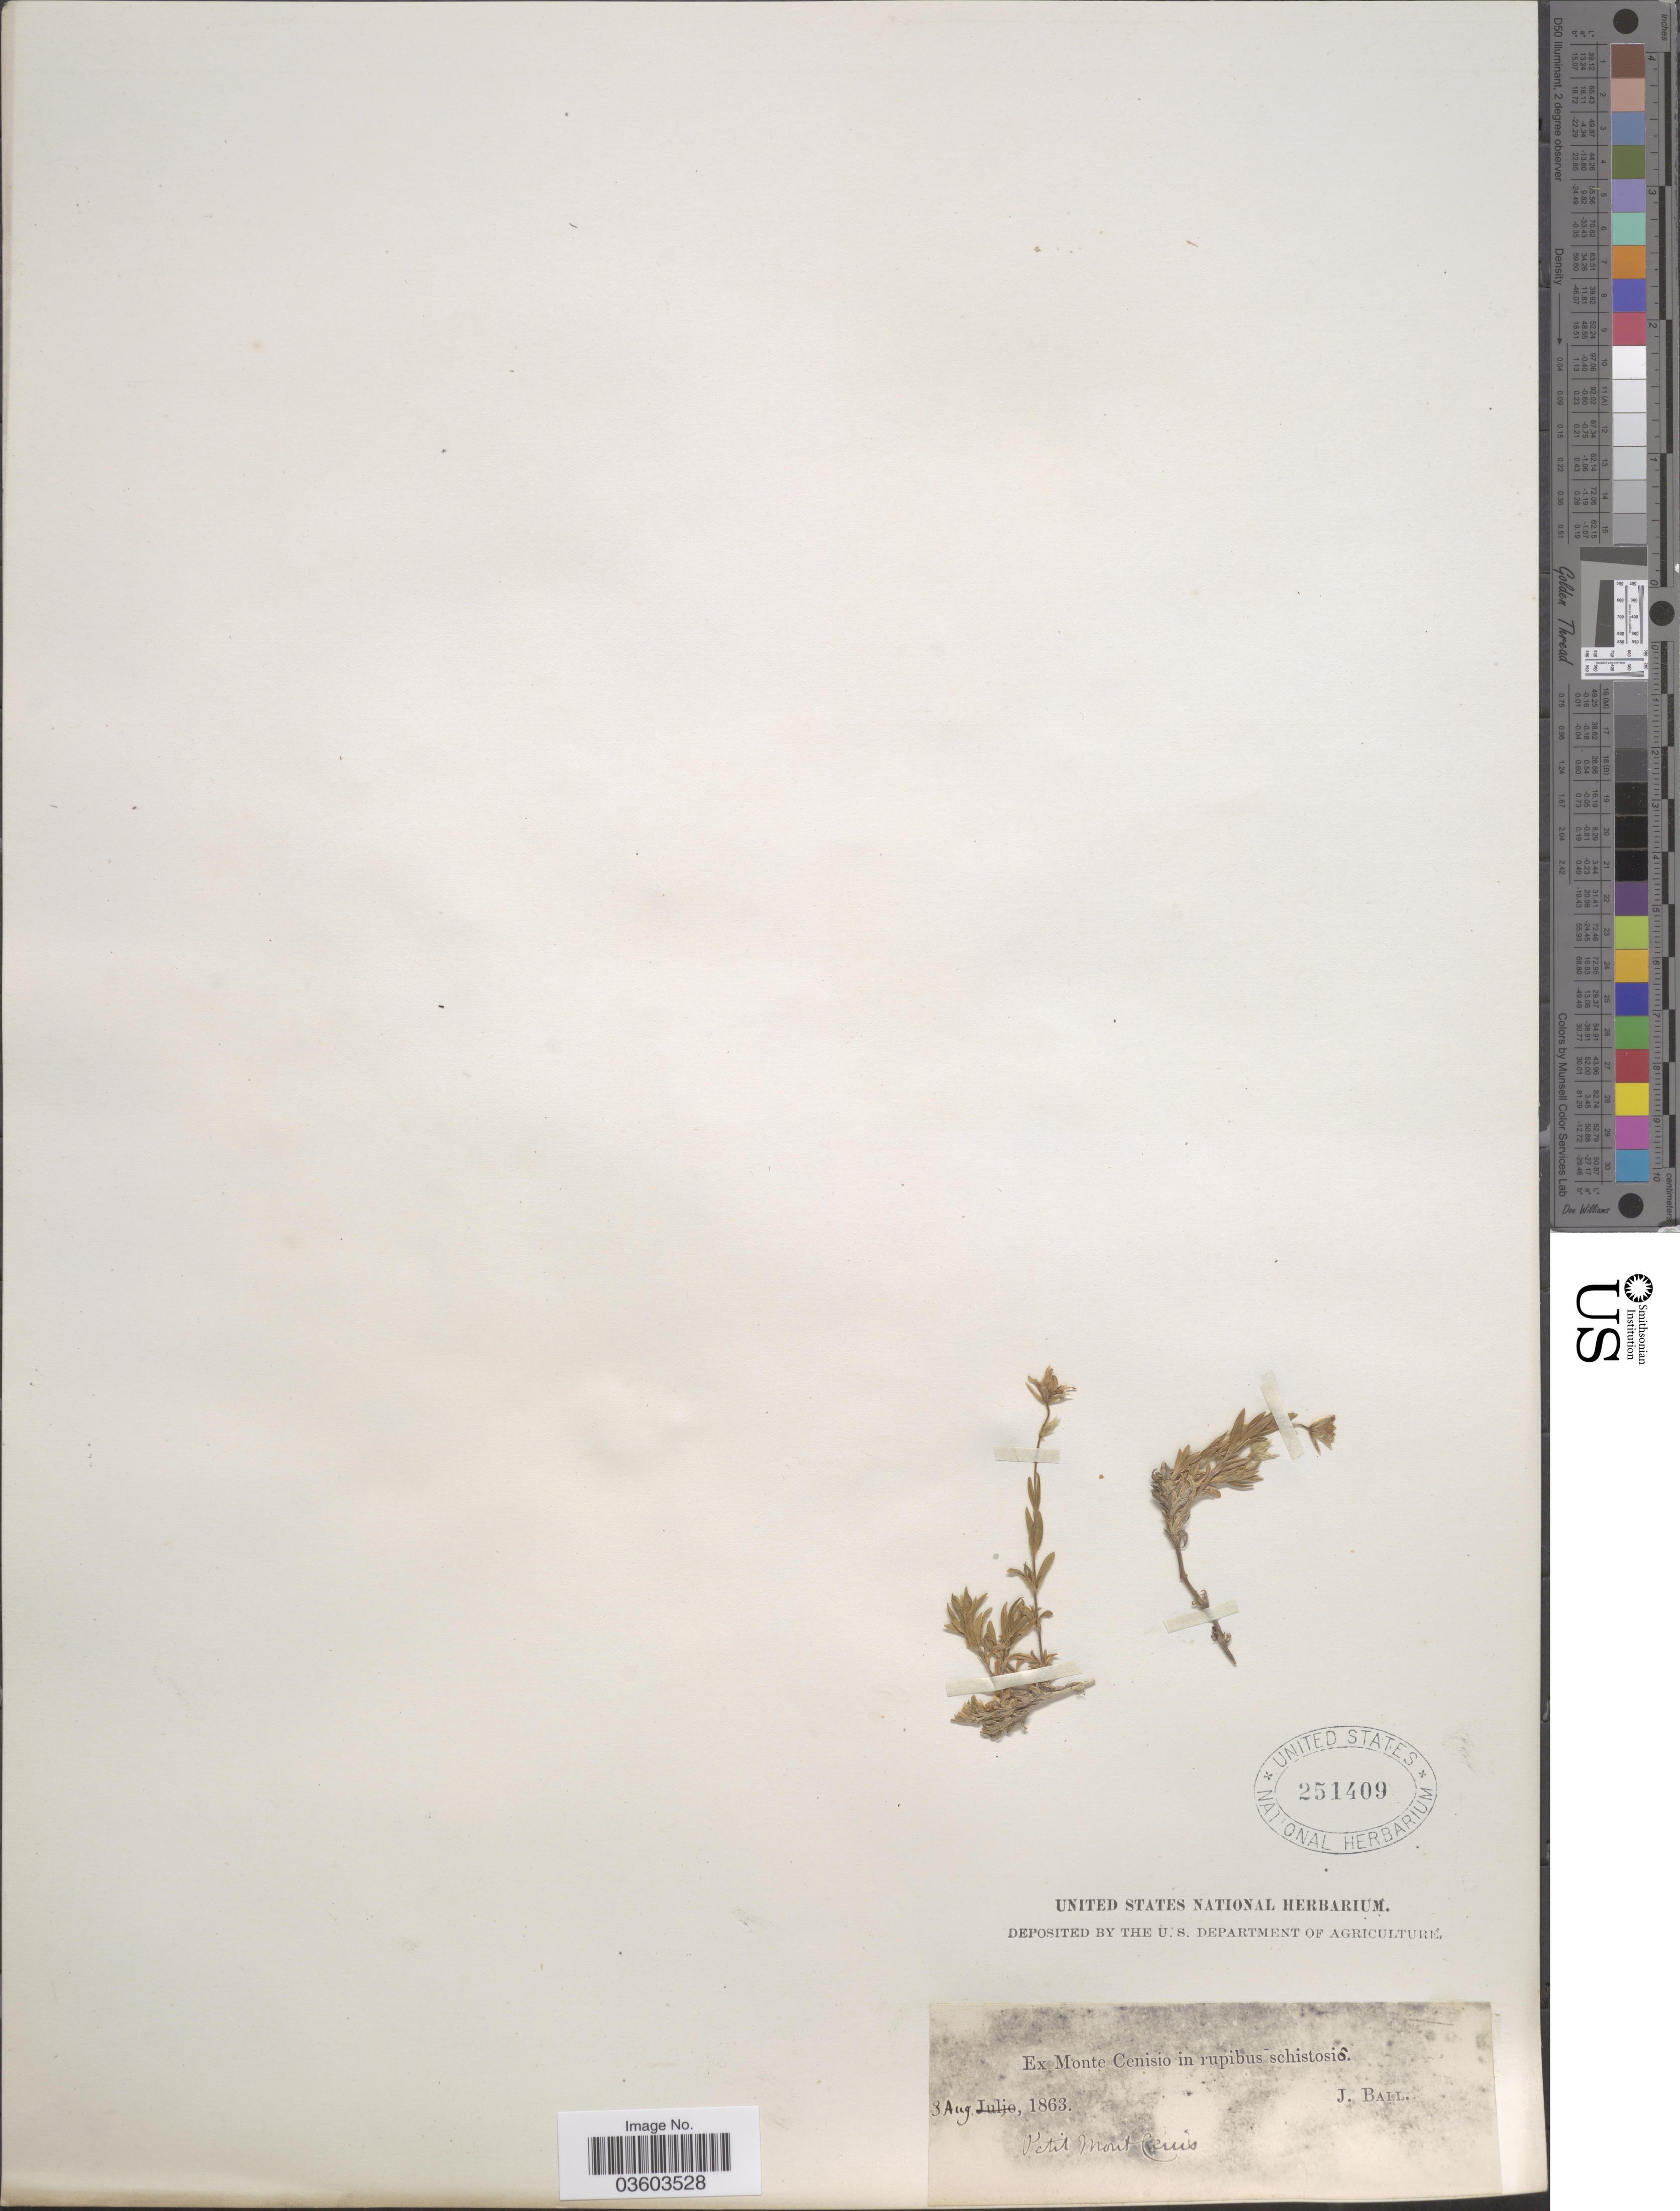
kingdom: Plantae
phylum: Tracheophyta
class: Magnoliopsida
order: Caryophyllales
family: Caryophyllaceae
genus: Cerastium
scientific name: Cerastium sp.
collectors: J. Ball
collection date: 1863-08-03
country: Italy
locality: Ex Monte Cenisio in rupibus schistosio. Petit Mont Cerus.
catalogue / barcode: US 251409